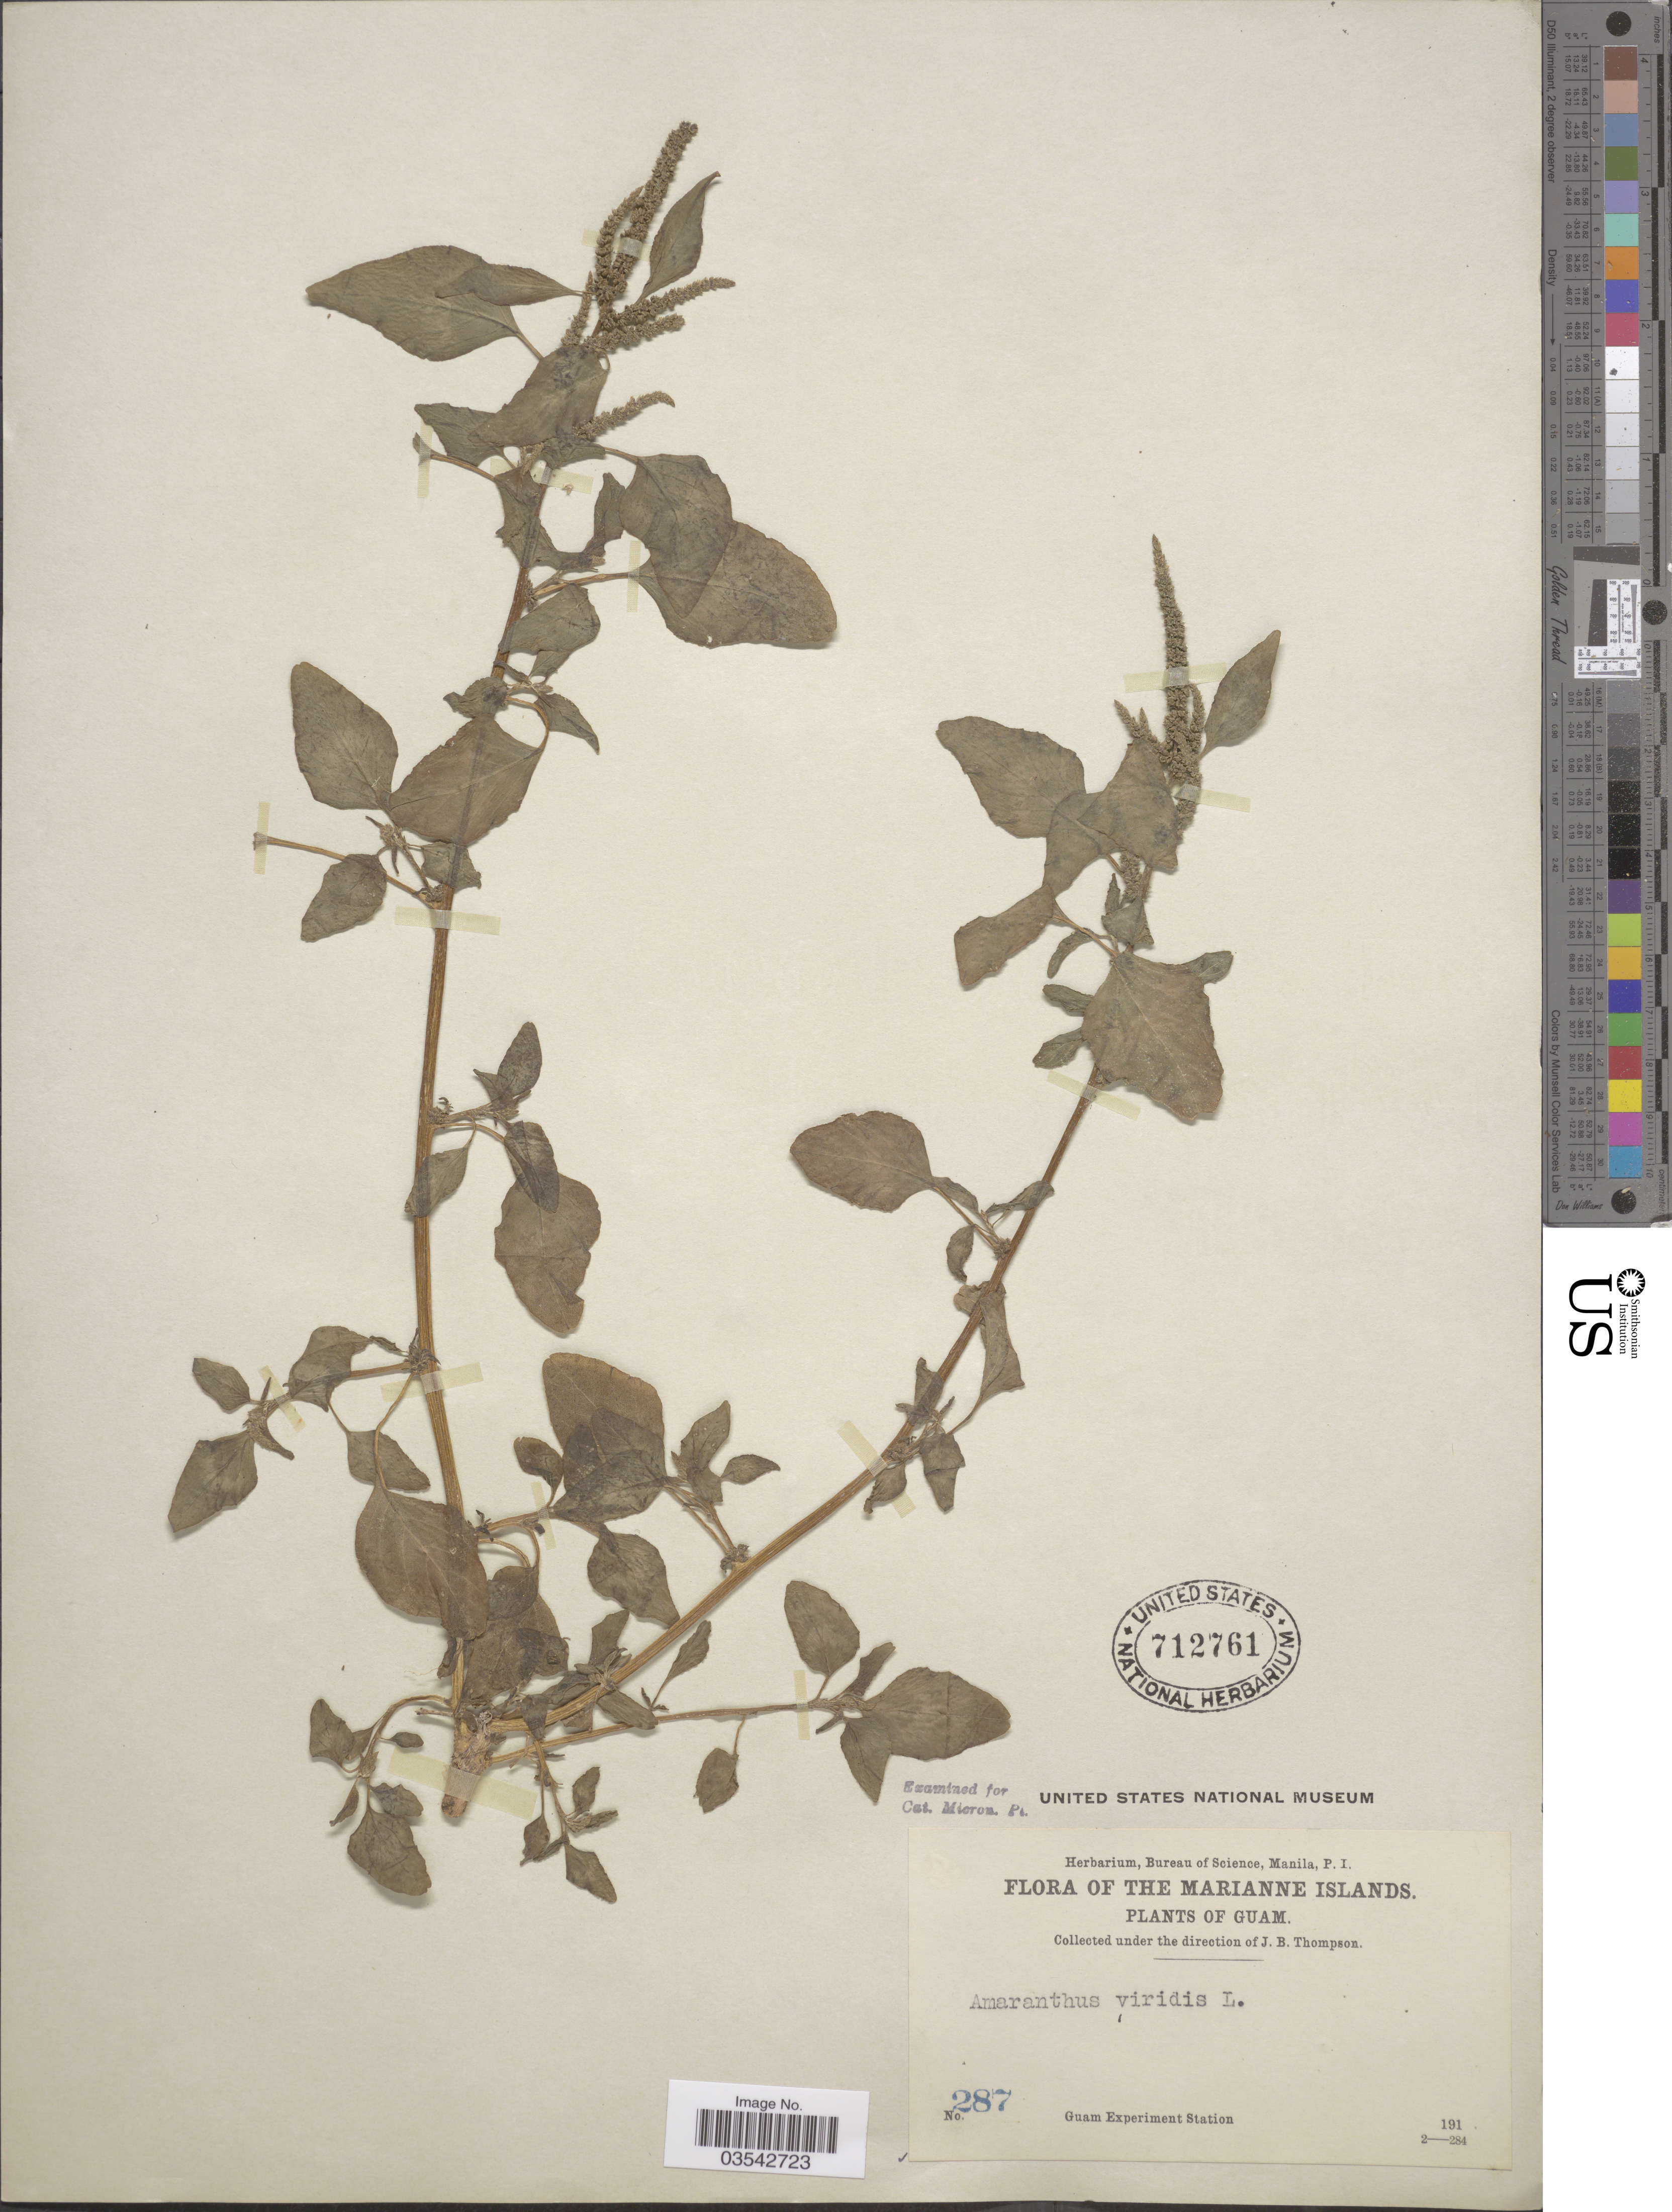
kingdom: Plantae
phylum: Tracheophyta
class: Magnoliopsida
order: Caryophyllales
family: Amaranthaceae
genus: Amaranthus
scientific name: Amaranthus viridis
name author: L.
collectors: Guam Exp. Sta.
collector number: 287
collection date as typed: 191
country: Guam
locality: The Marianne Islands.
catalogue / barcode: US 712761